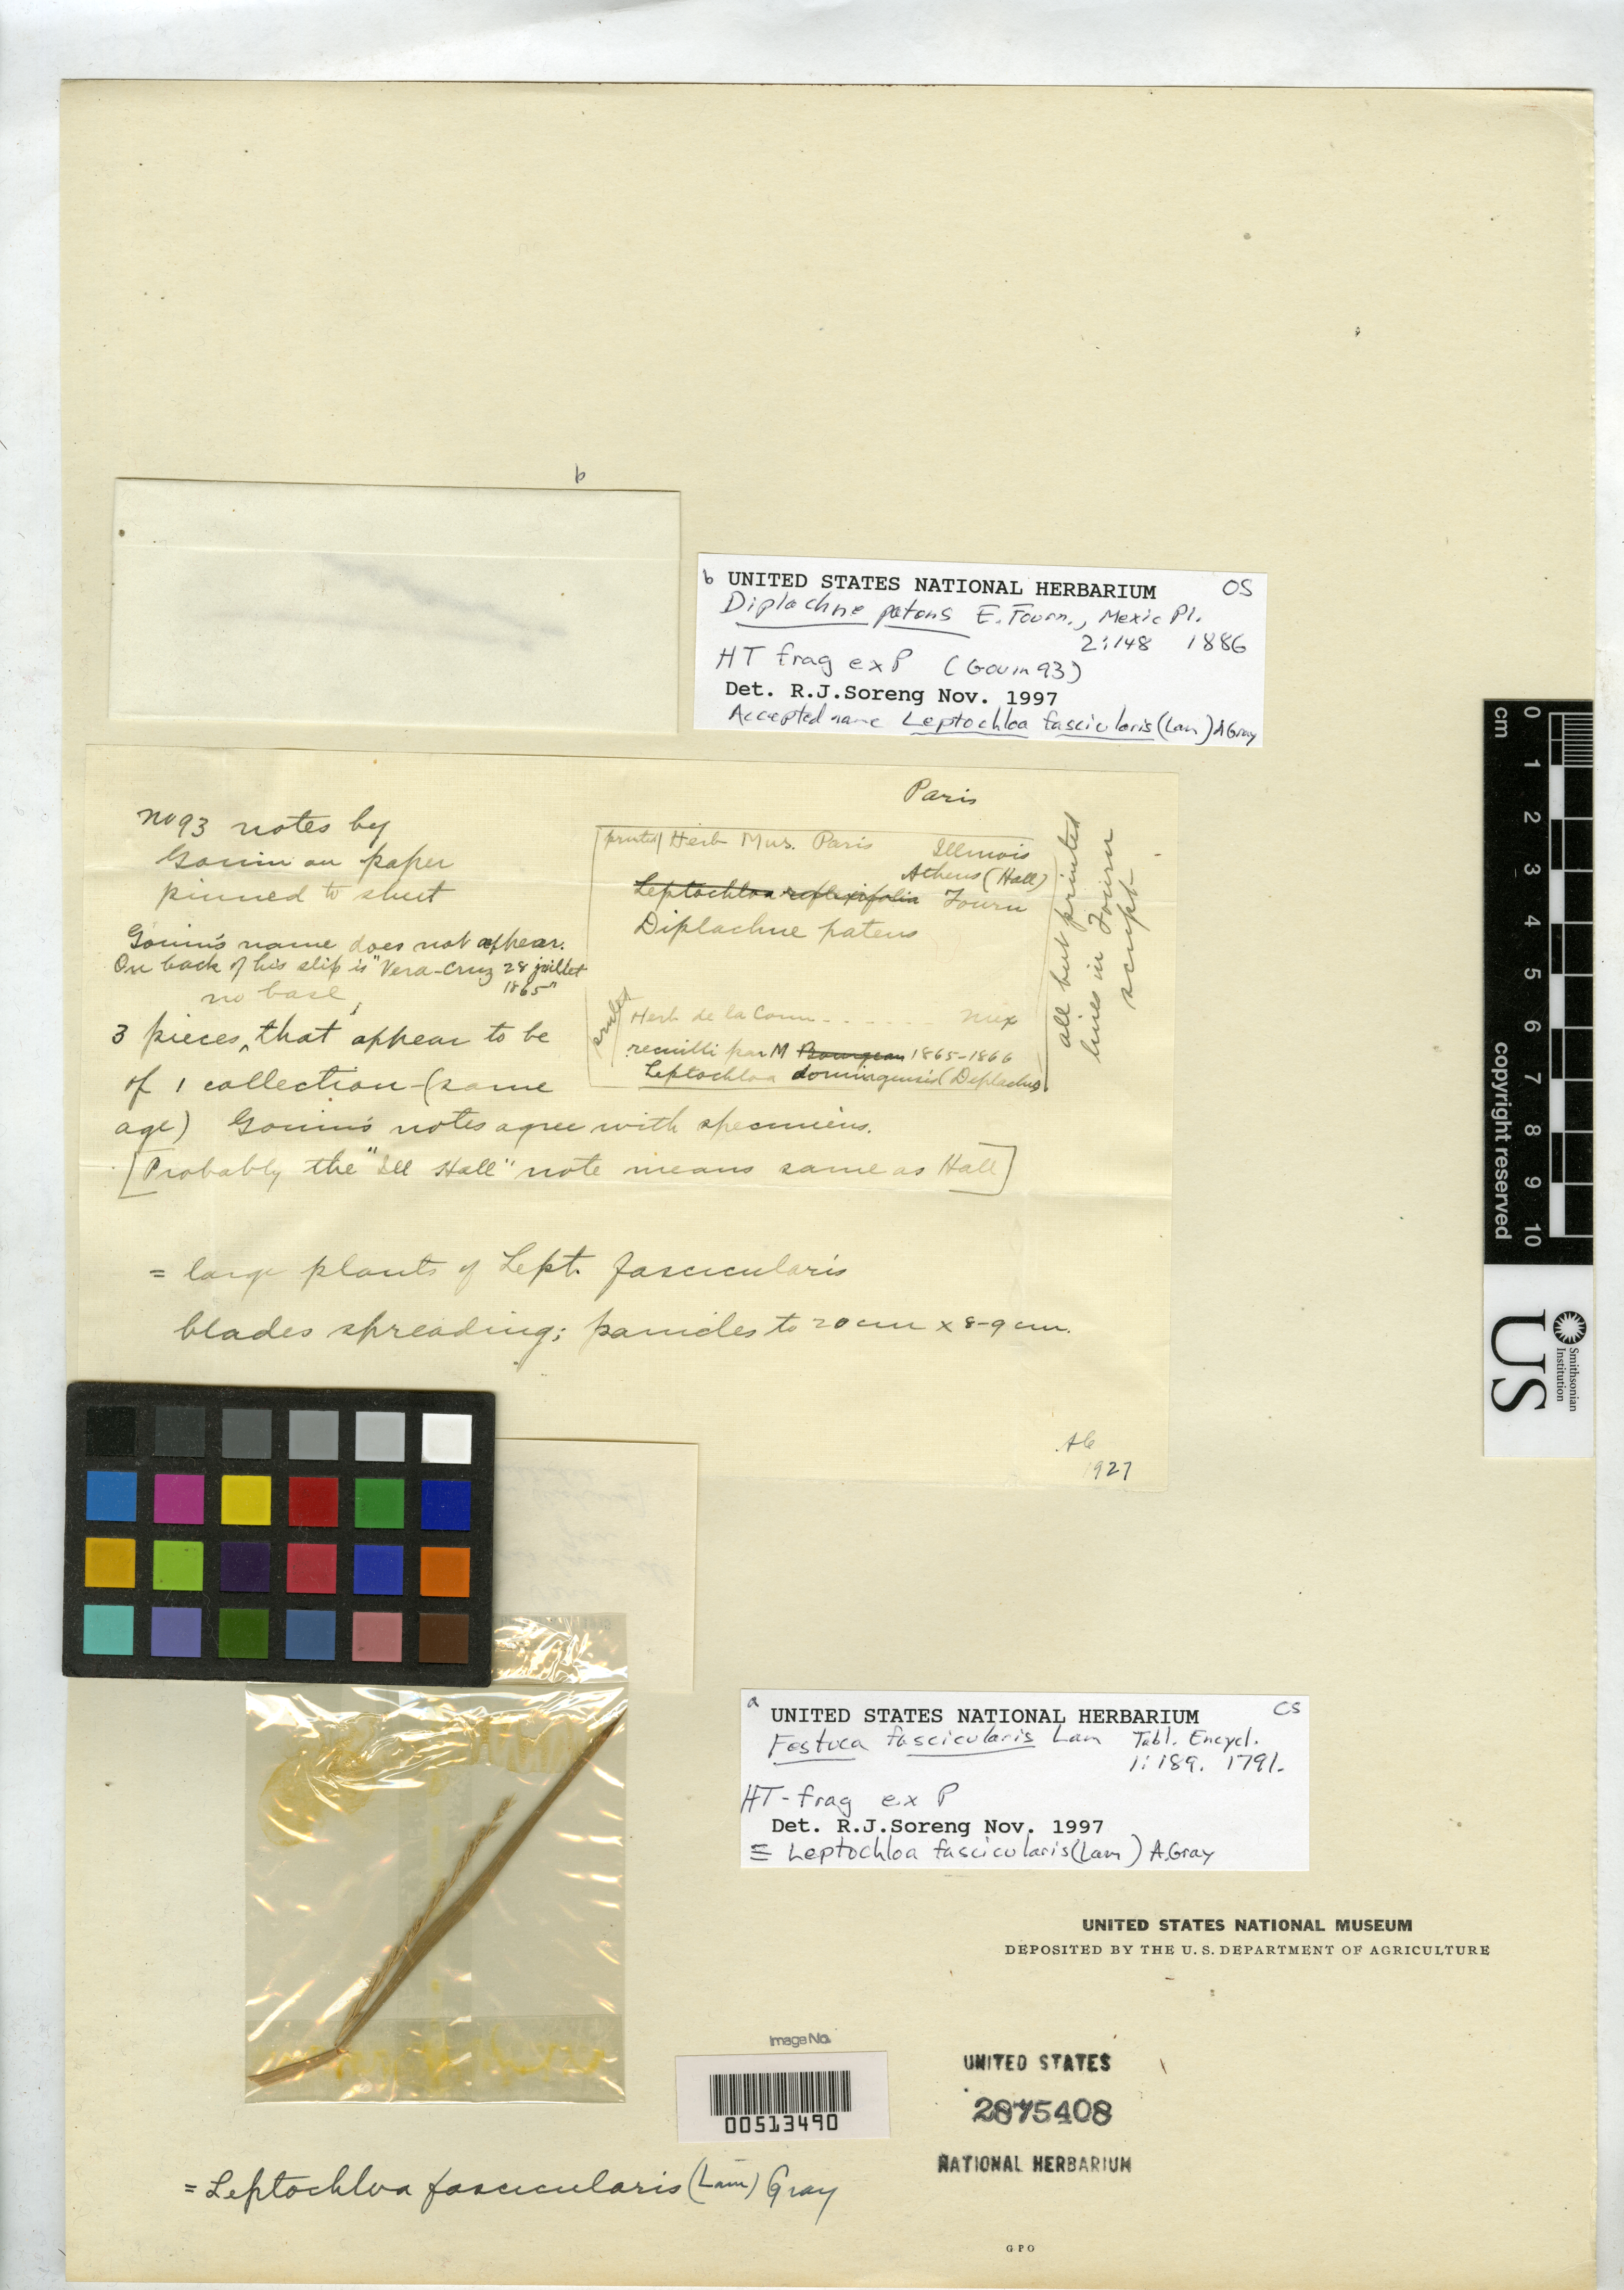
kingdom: Plantae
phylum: Tracheophyta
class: Liliopsida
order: Poales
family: Poaceae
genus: Festuca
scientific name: Festuca fascicularis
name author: Lam.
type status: Type Fragment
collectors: D. Richard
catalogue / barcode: US 2875408